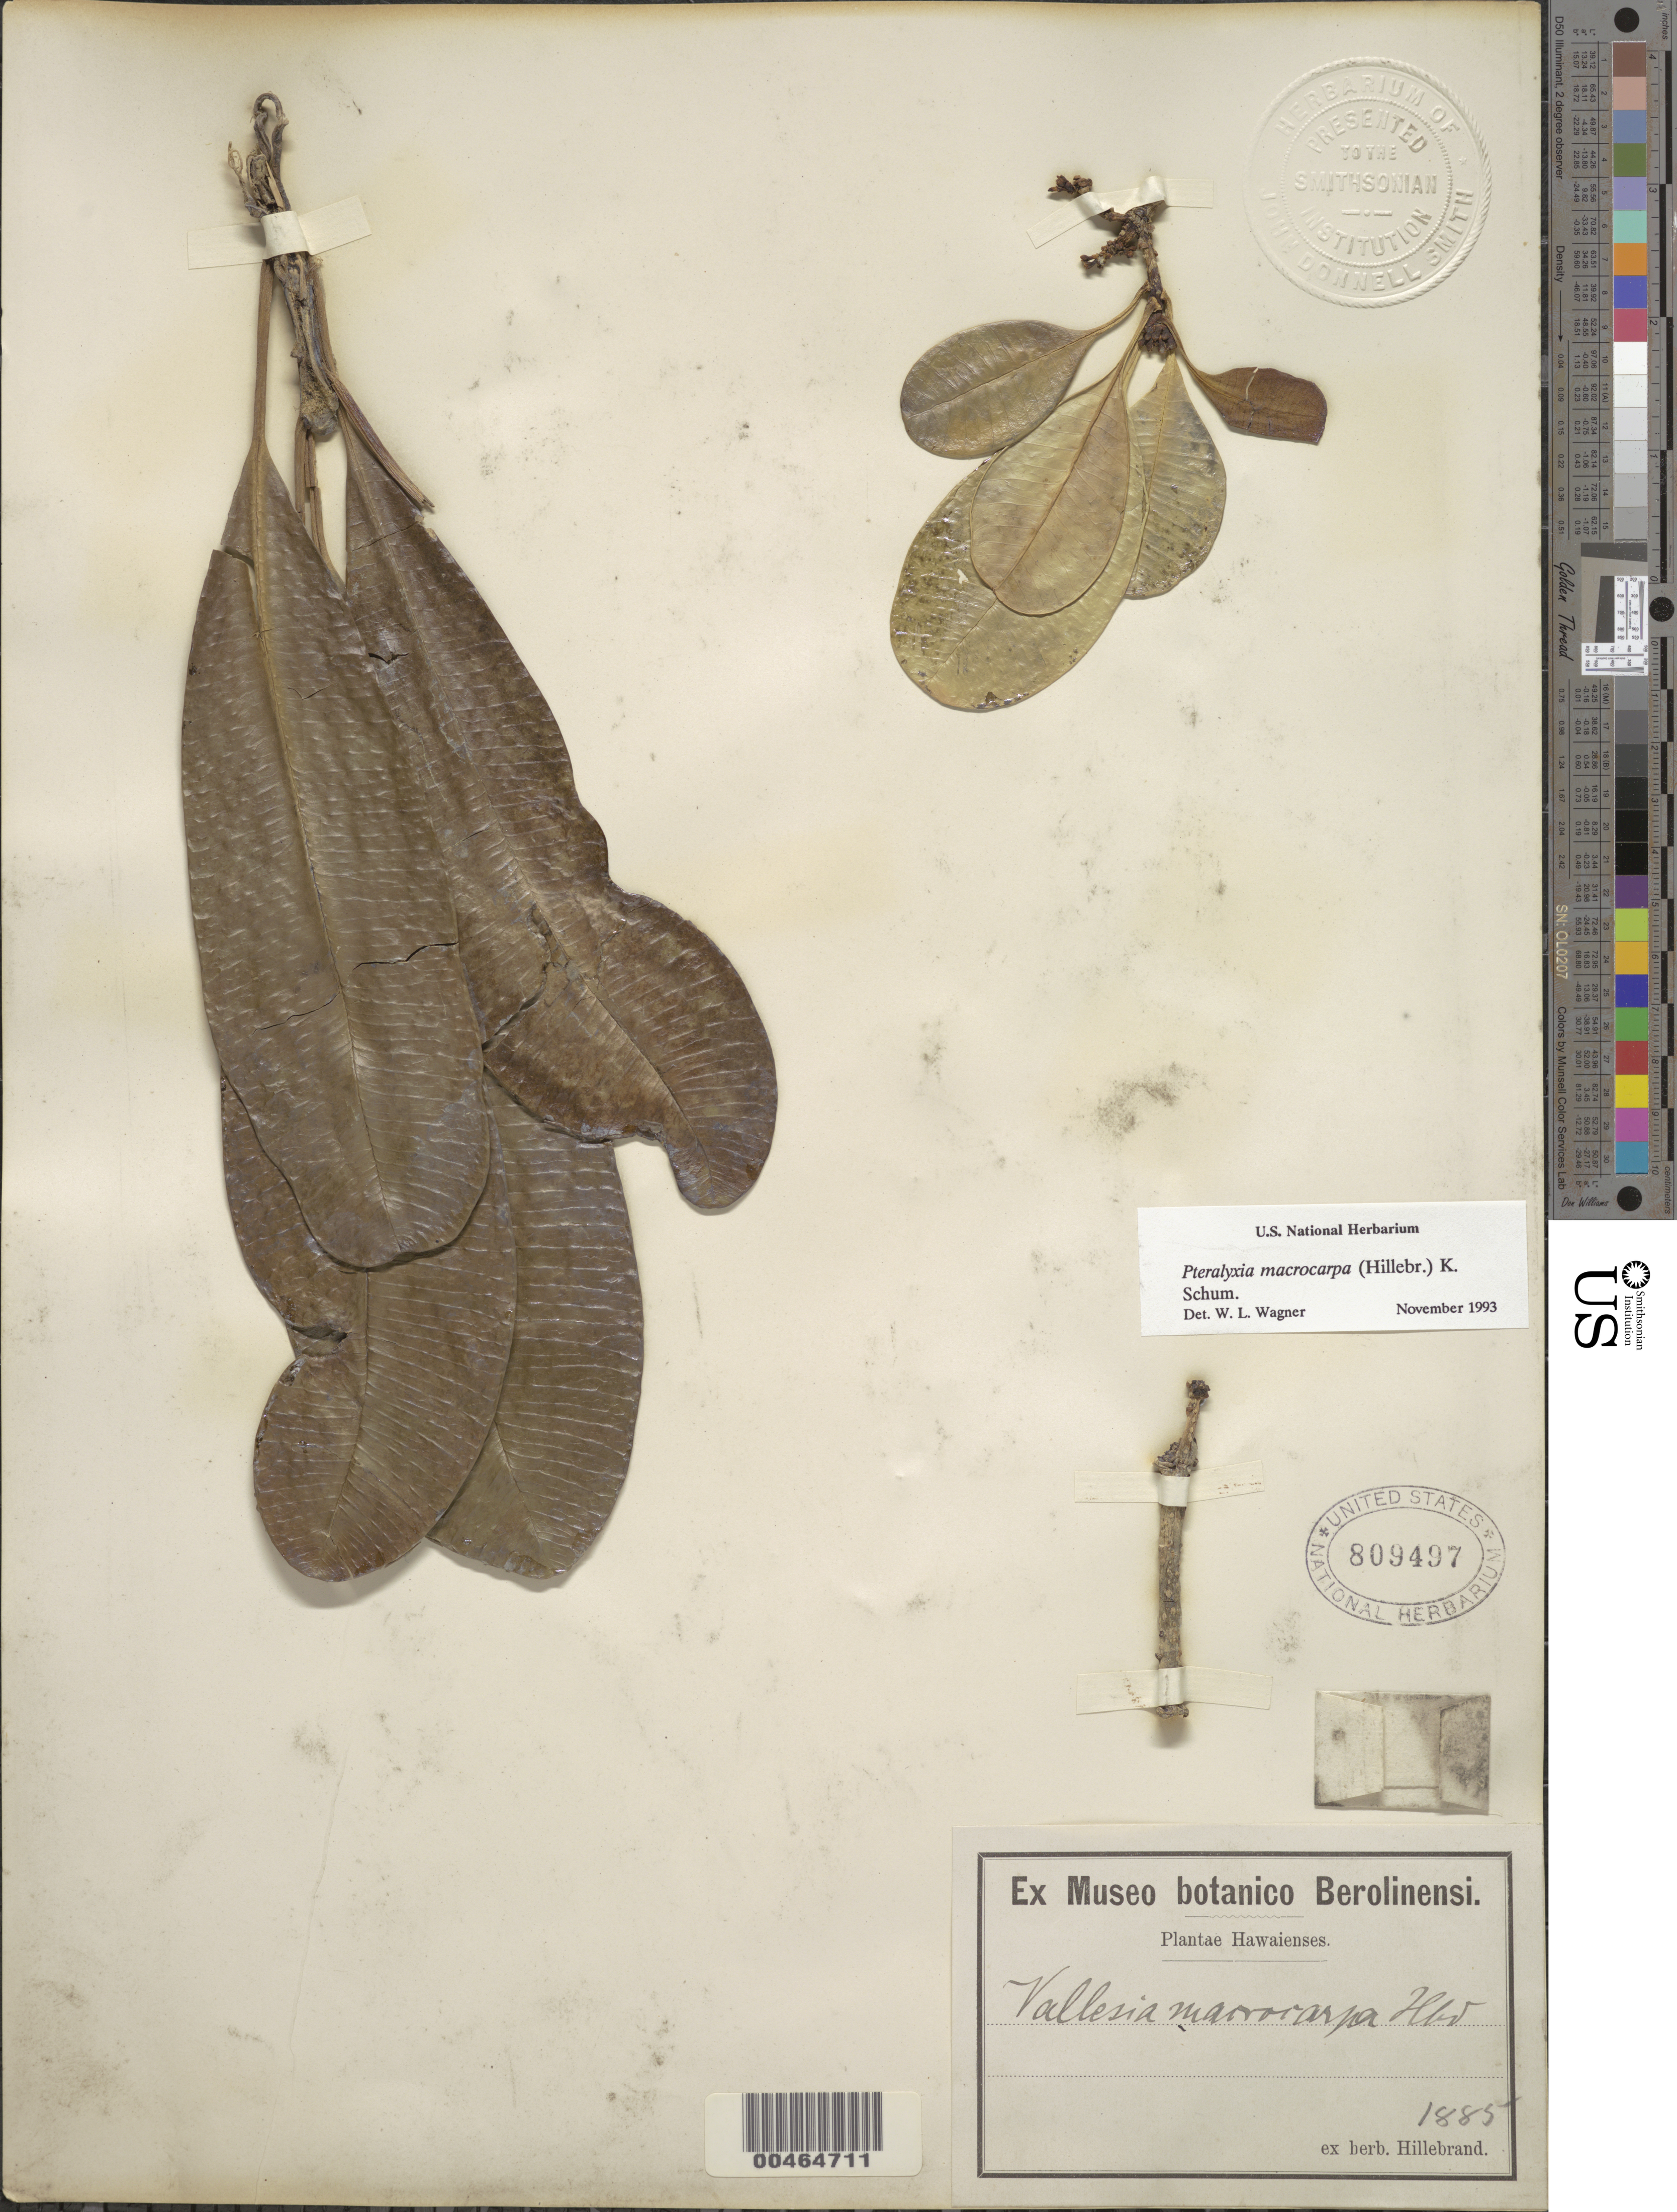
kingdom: Plantae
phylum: Tracheophyta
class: Magnoliopsida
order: Gentianales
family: Apocynaceae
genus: Pteralyxia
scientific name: Pteralyxia macrocarpa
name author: (Hillebr.) K. Schum.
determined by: Wagner, W. L., (BOT), Smithsonian Institution - National Museum of Natural History (UNITED STATES)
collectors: W. Hillebrand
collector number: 1885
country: United States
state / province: Hawaii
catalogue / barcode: US 809497